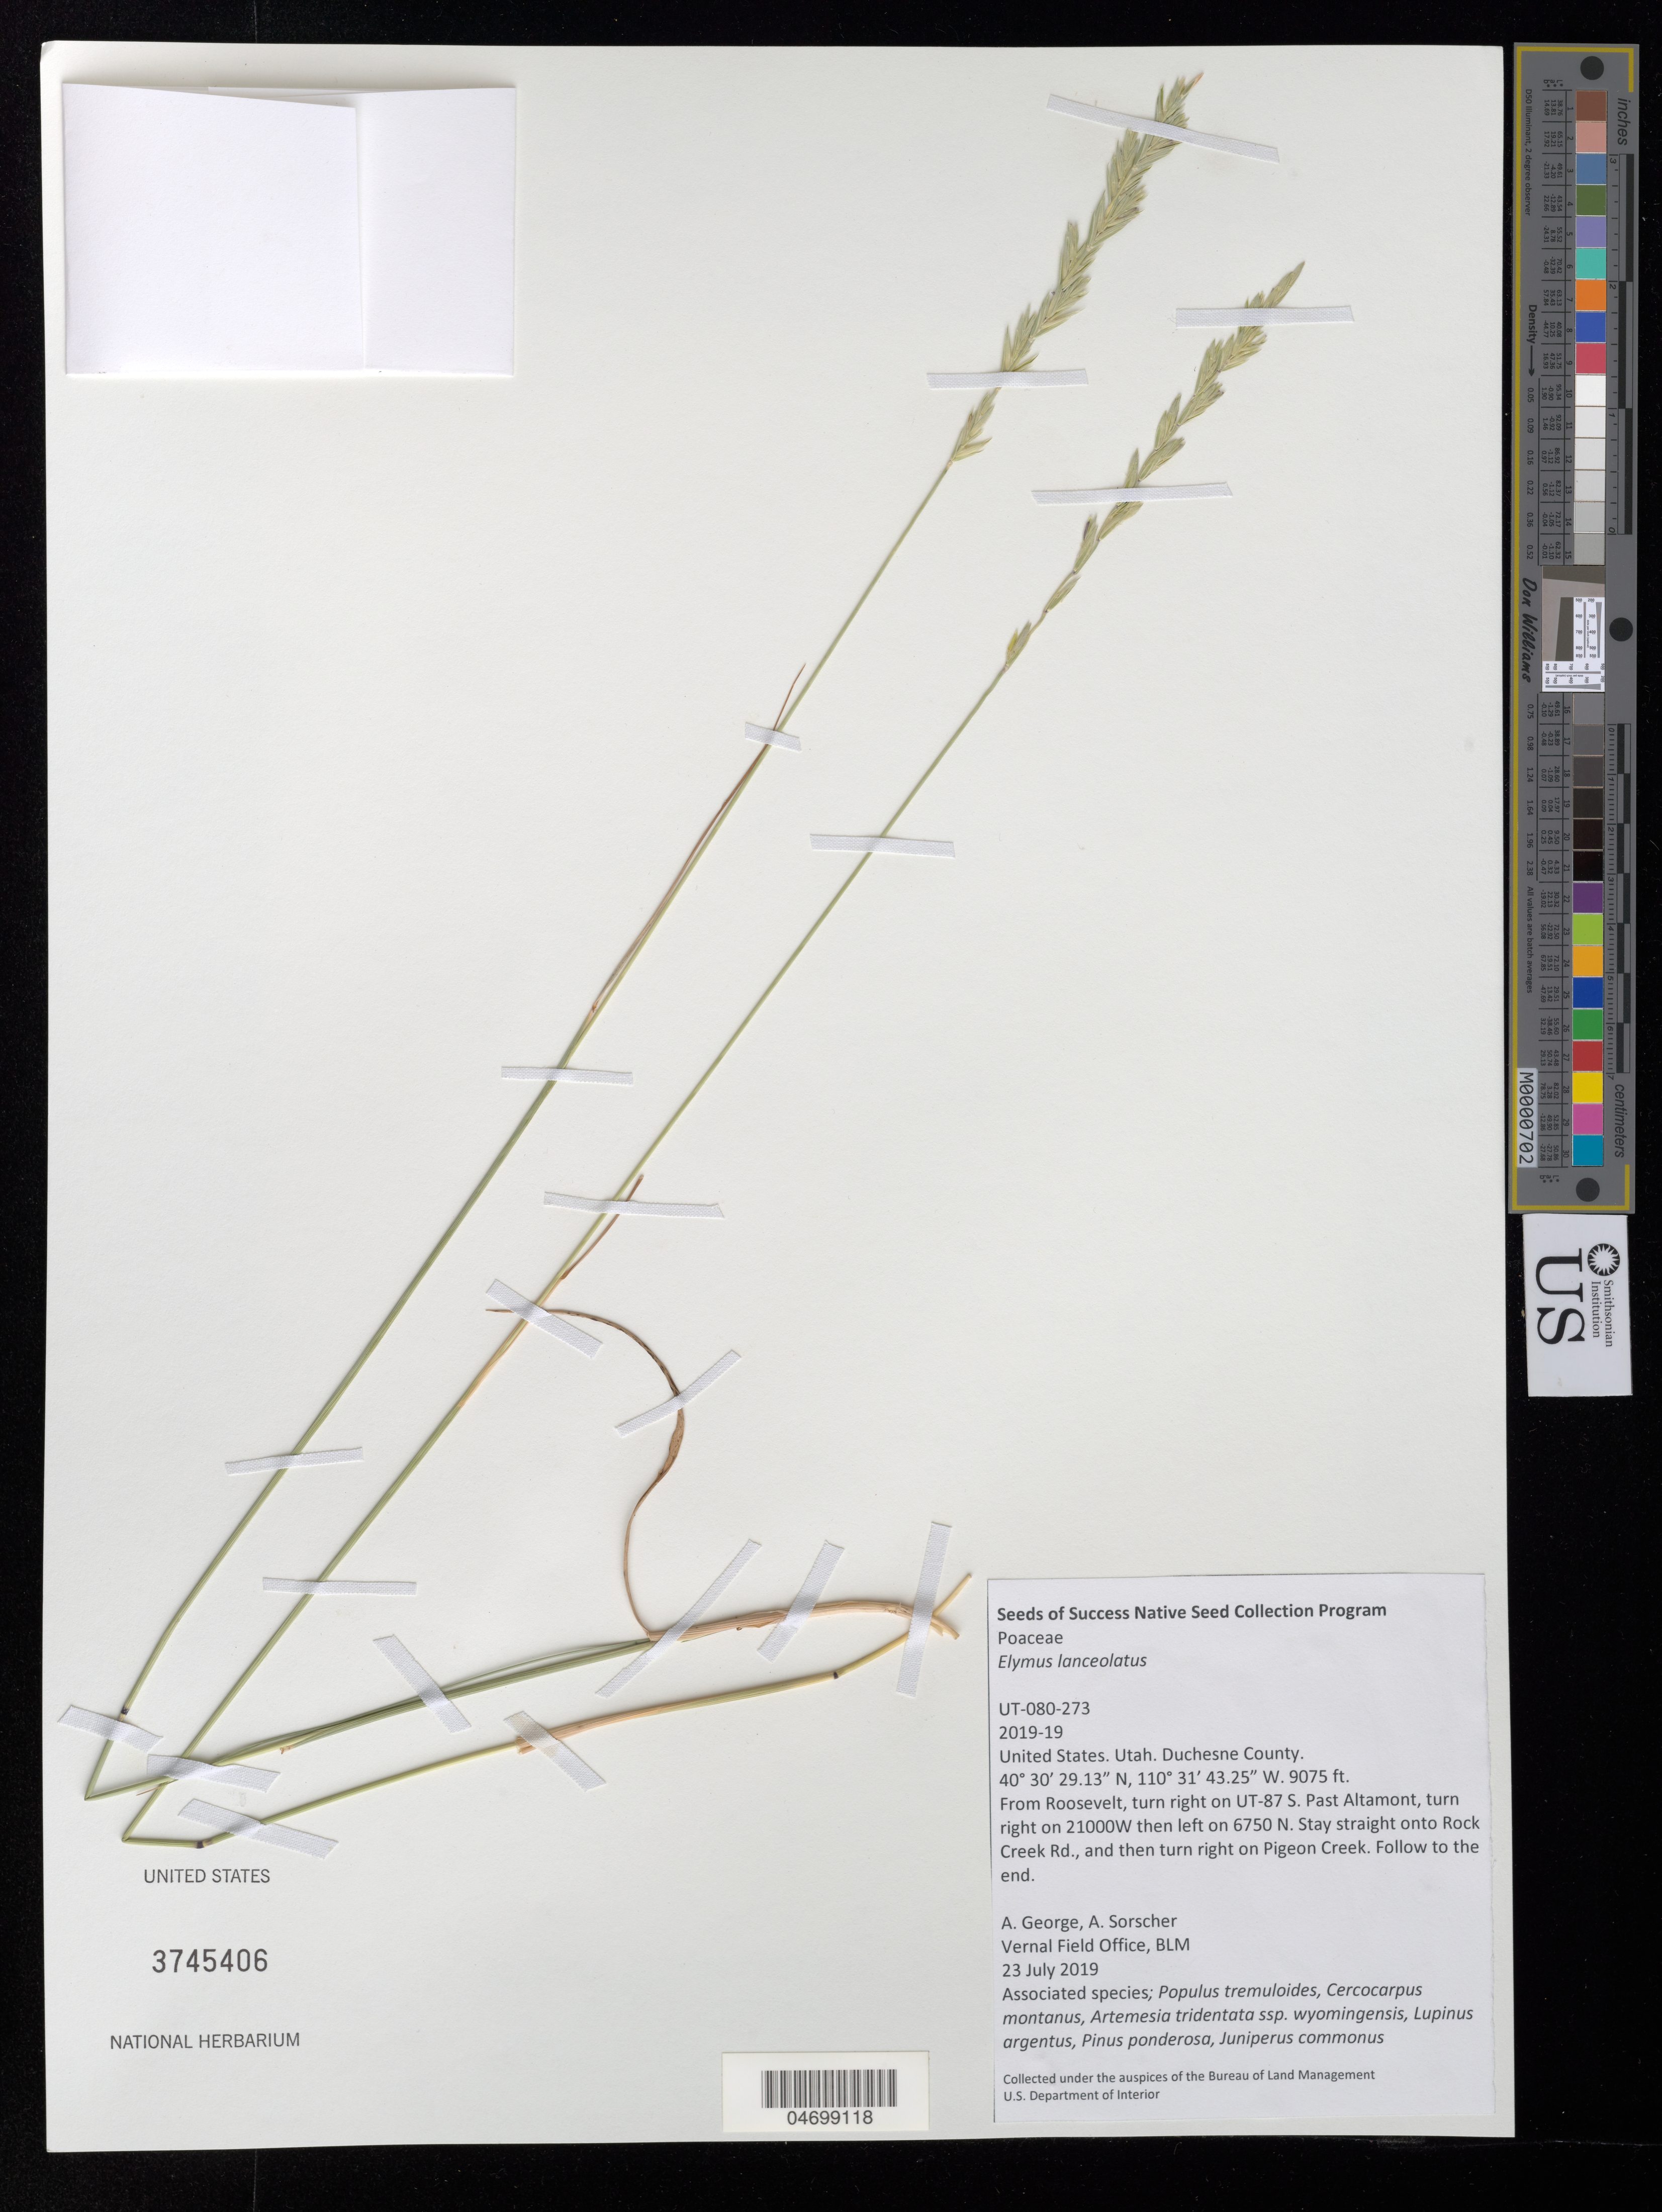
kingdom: Plantae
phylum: Tracheophyta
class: Liliopsida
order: Poales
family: Poaceae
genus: Elymus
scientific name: Elymus lanceolatus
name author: (Scribn. & J.G. Sm.) Gould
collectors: A. George & A. Sorscher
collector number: UT080-273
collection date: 2019-07-23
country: United States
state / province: Utah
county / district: Duchesne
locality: Pigeon Creek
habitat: With Populus tremuloides, Cercocarpus montanus, Lupinus argentia, etc.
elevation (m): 2766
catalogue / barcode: US 3745406